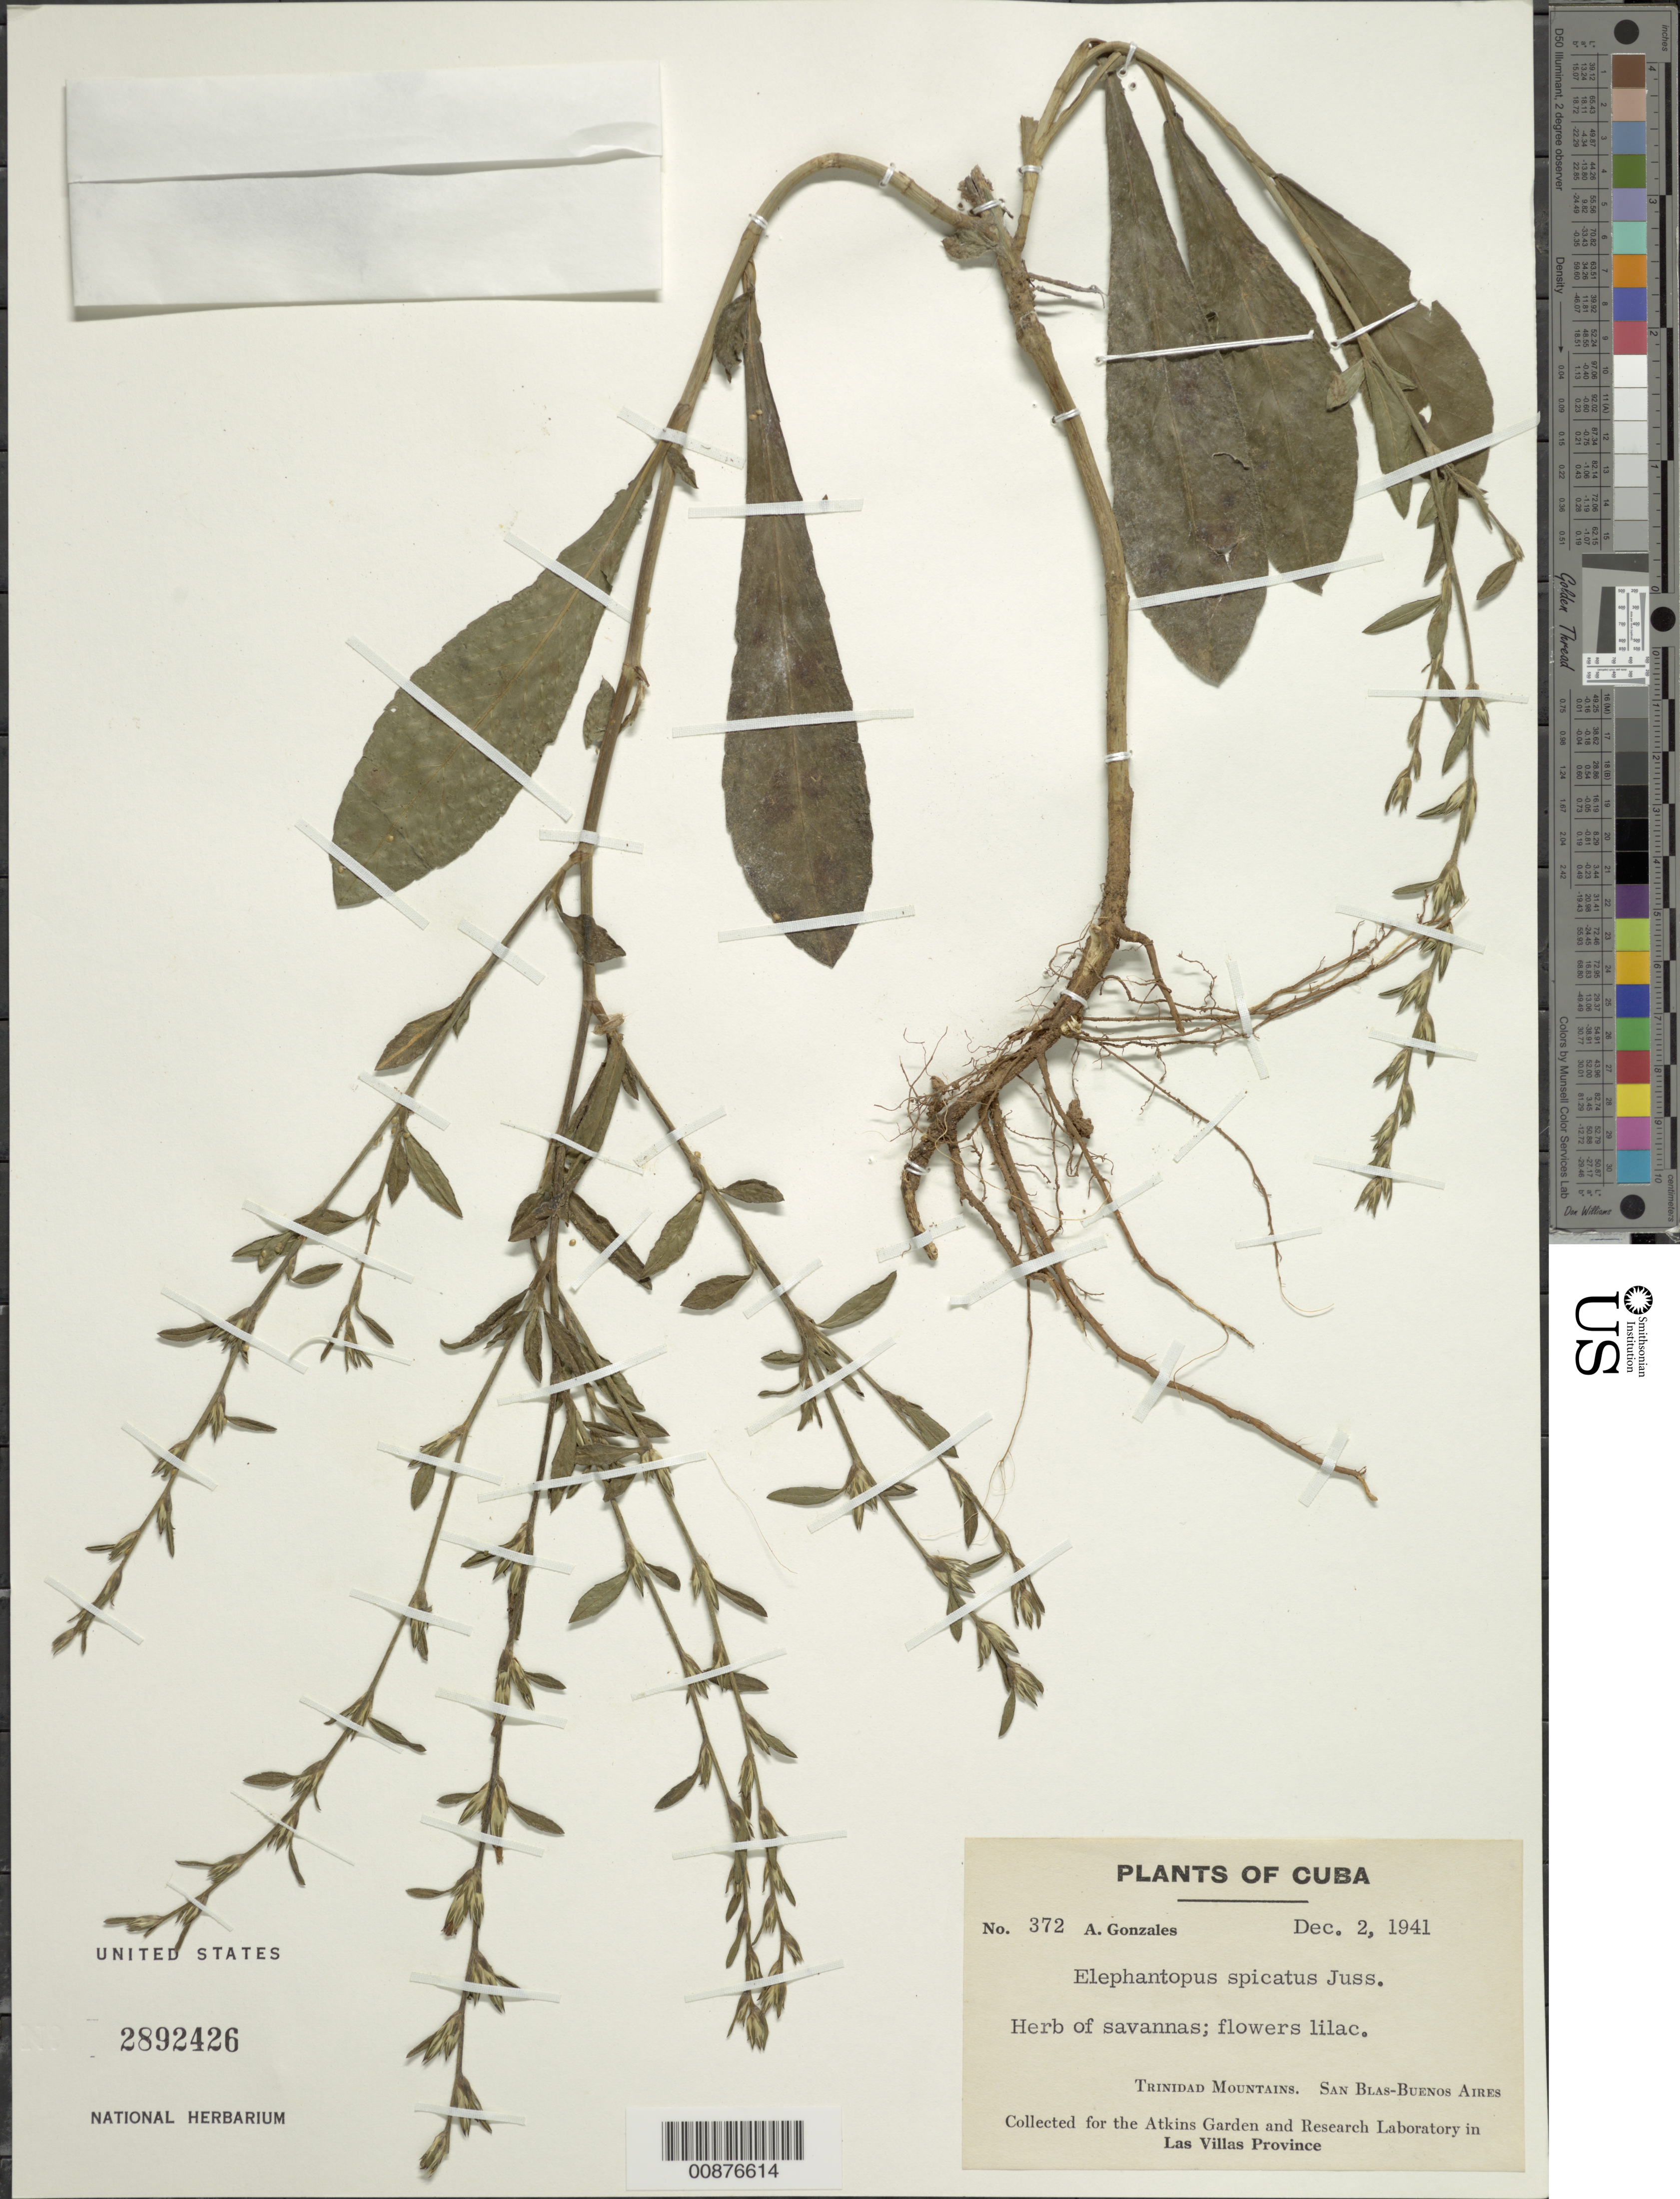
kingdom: Plantae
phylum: Tracheophyta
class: Magnoliopsida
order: Asterales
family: Asteraceae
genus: Pseudelephantopus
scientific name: Pseudelephantopus spicatus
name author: (Juss. ex Aubl.) C.F. Baker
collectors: A. Gonzáles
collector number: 372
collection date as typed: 02 Dec 1941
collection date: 1941-12-02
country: Cuba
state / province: Las Villas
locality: Trinidad Mountains. San Blas-Buenos Aires.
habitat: Savannas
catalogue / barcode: US 2892426